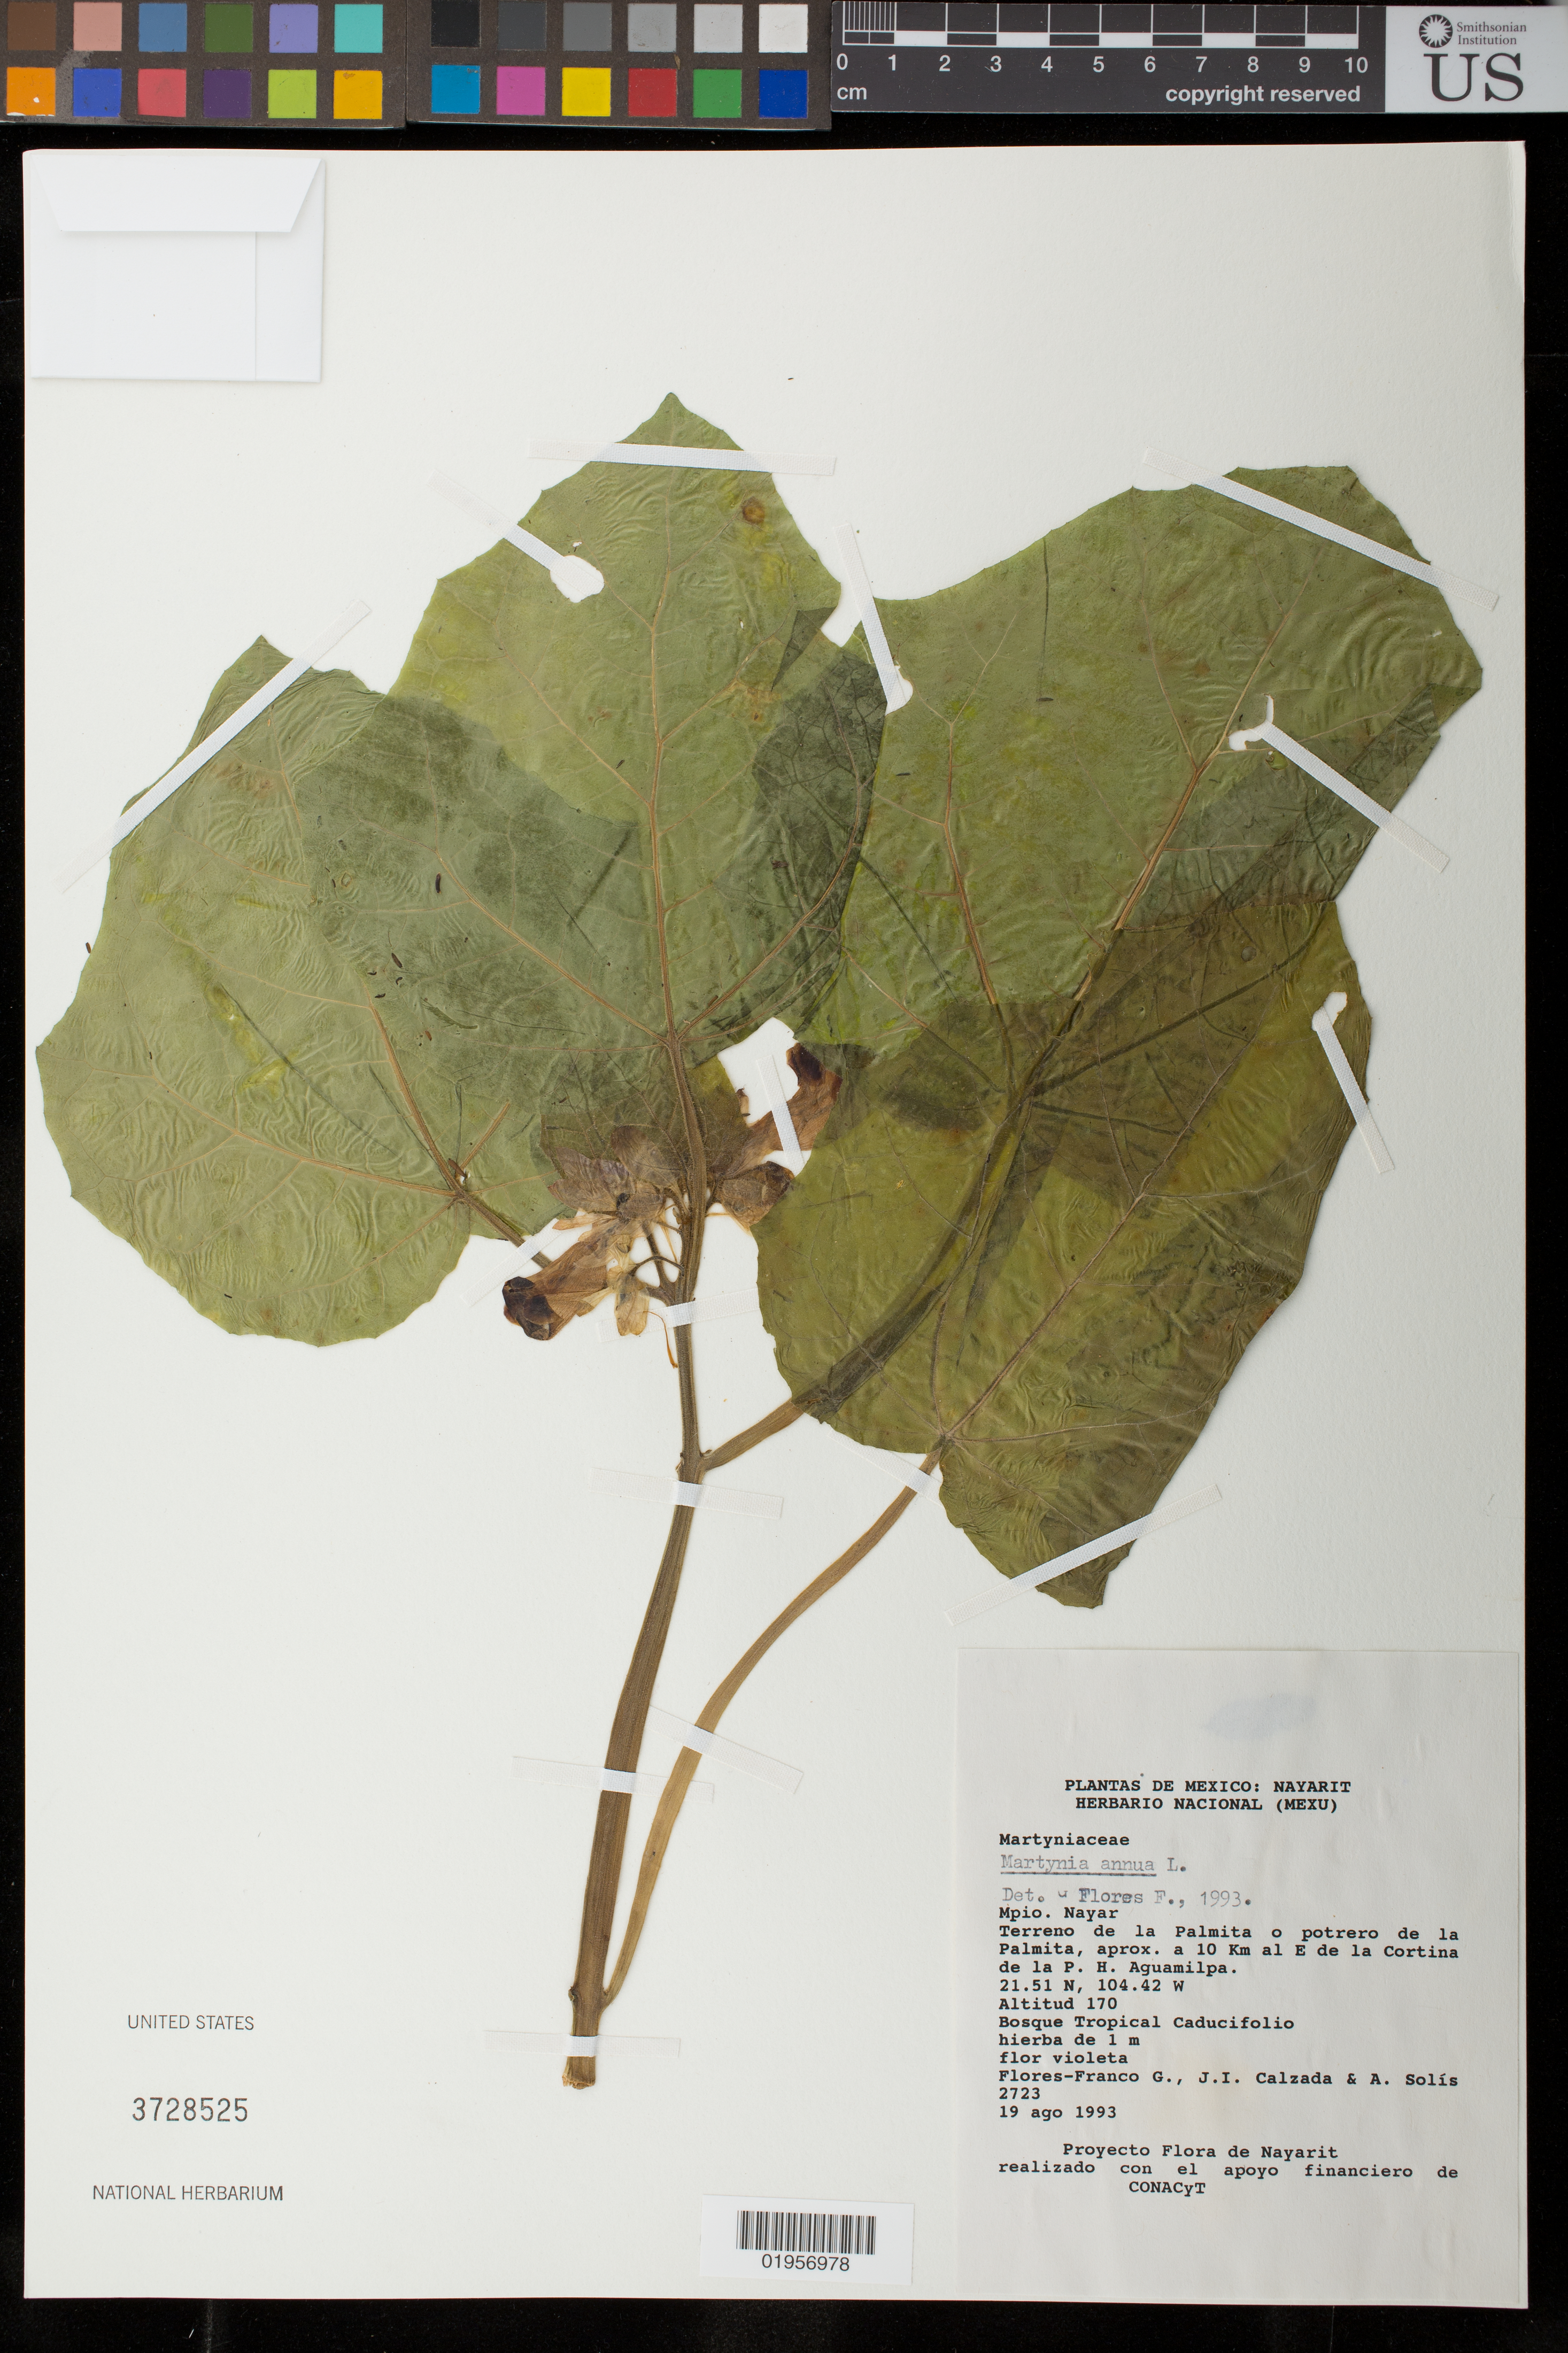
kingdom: Plantae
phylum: Tracheophyta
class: Magnoliopsida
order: Lamiales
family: Martyniaceae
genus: Martynia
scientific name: Martynia annua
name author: L.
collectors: G. Flores F., J. I. Calzada & A. Solís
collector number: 2723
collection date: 1993-08-19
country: Mexico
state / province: Nayarit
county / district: Nayar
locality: Terreno de la Palmita o potrero de la Palmita, 10 km al E de la Cortina de la P. H. Aguamilpa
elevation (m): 52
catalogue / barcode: US 3728525